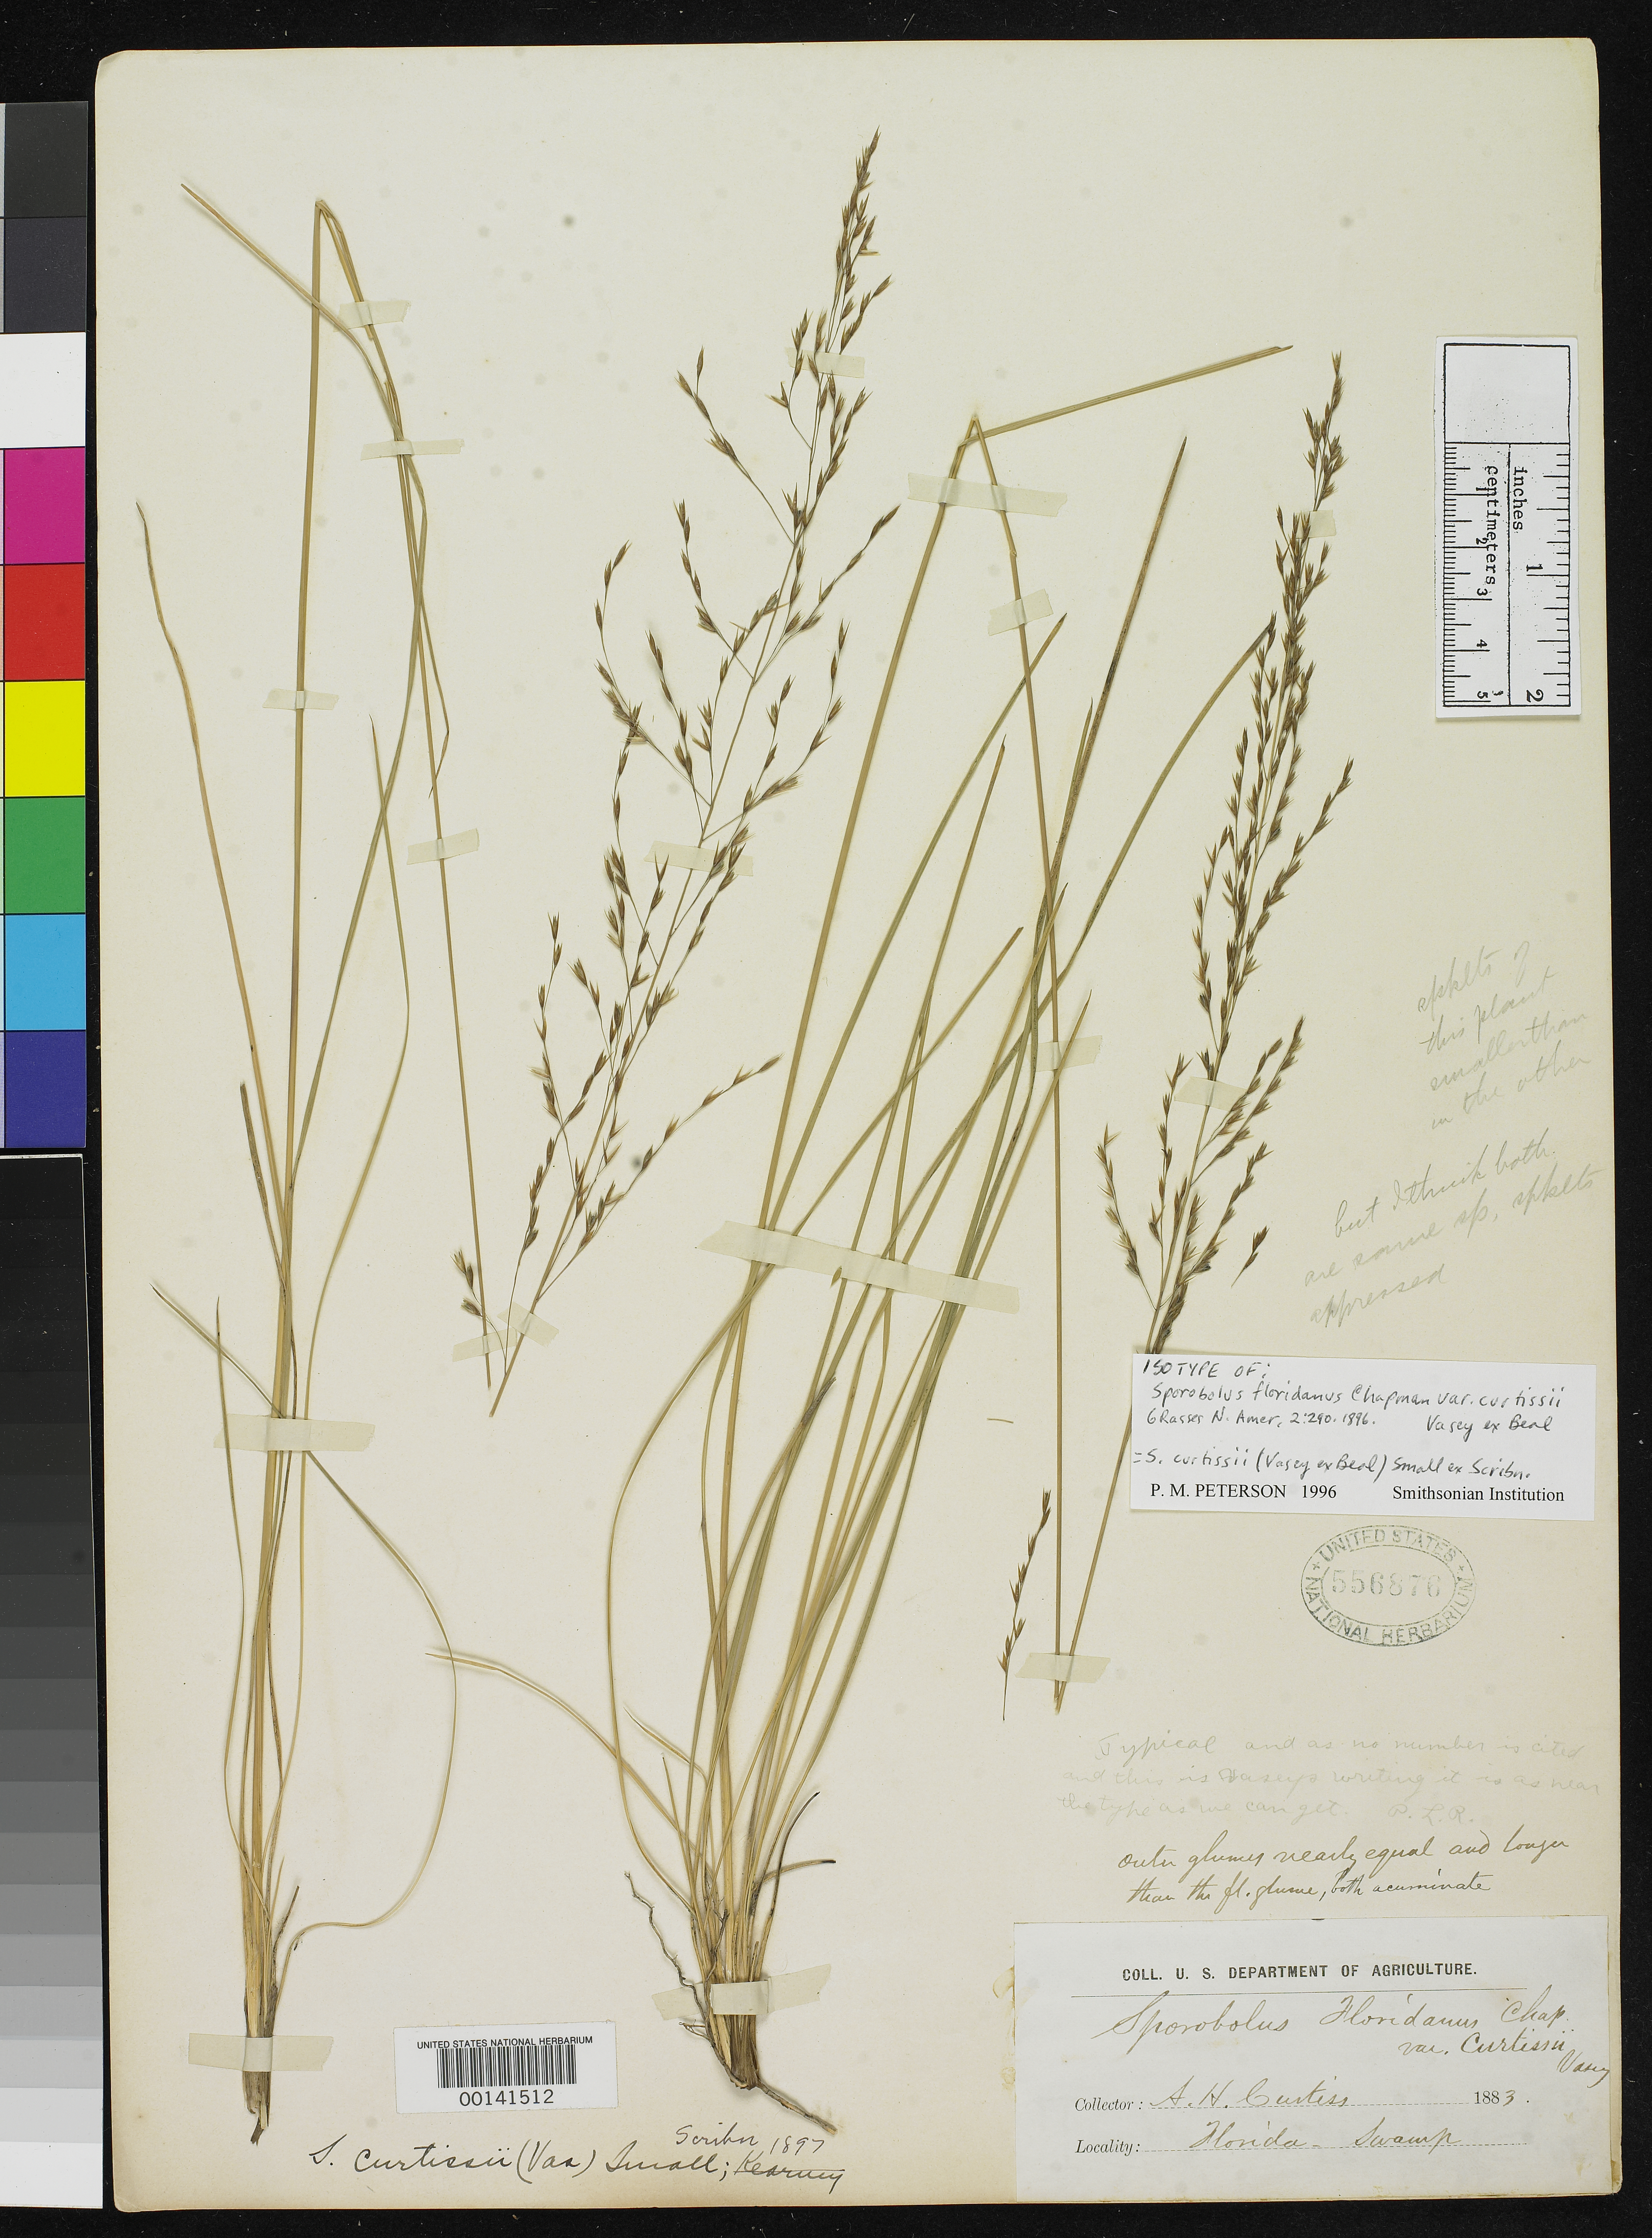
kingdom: Plantae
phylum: Tracheophyta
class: Liliopsida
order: Poales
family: Poaceae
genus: Sporobolus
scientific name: Sporobolus floridanus var. curtissii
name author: Vasey ex W.J. Beal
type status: Isotype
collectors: A. H. Curtiss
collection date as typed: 1883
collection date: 1883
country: United States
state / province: Florida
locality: Swamp.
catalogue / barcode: US 556876